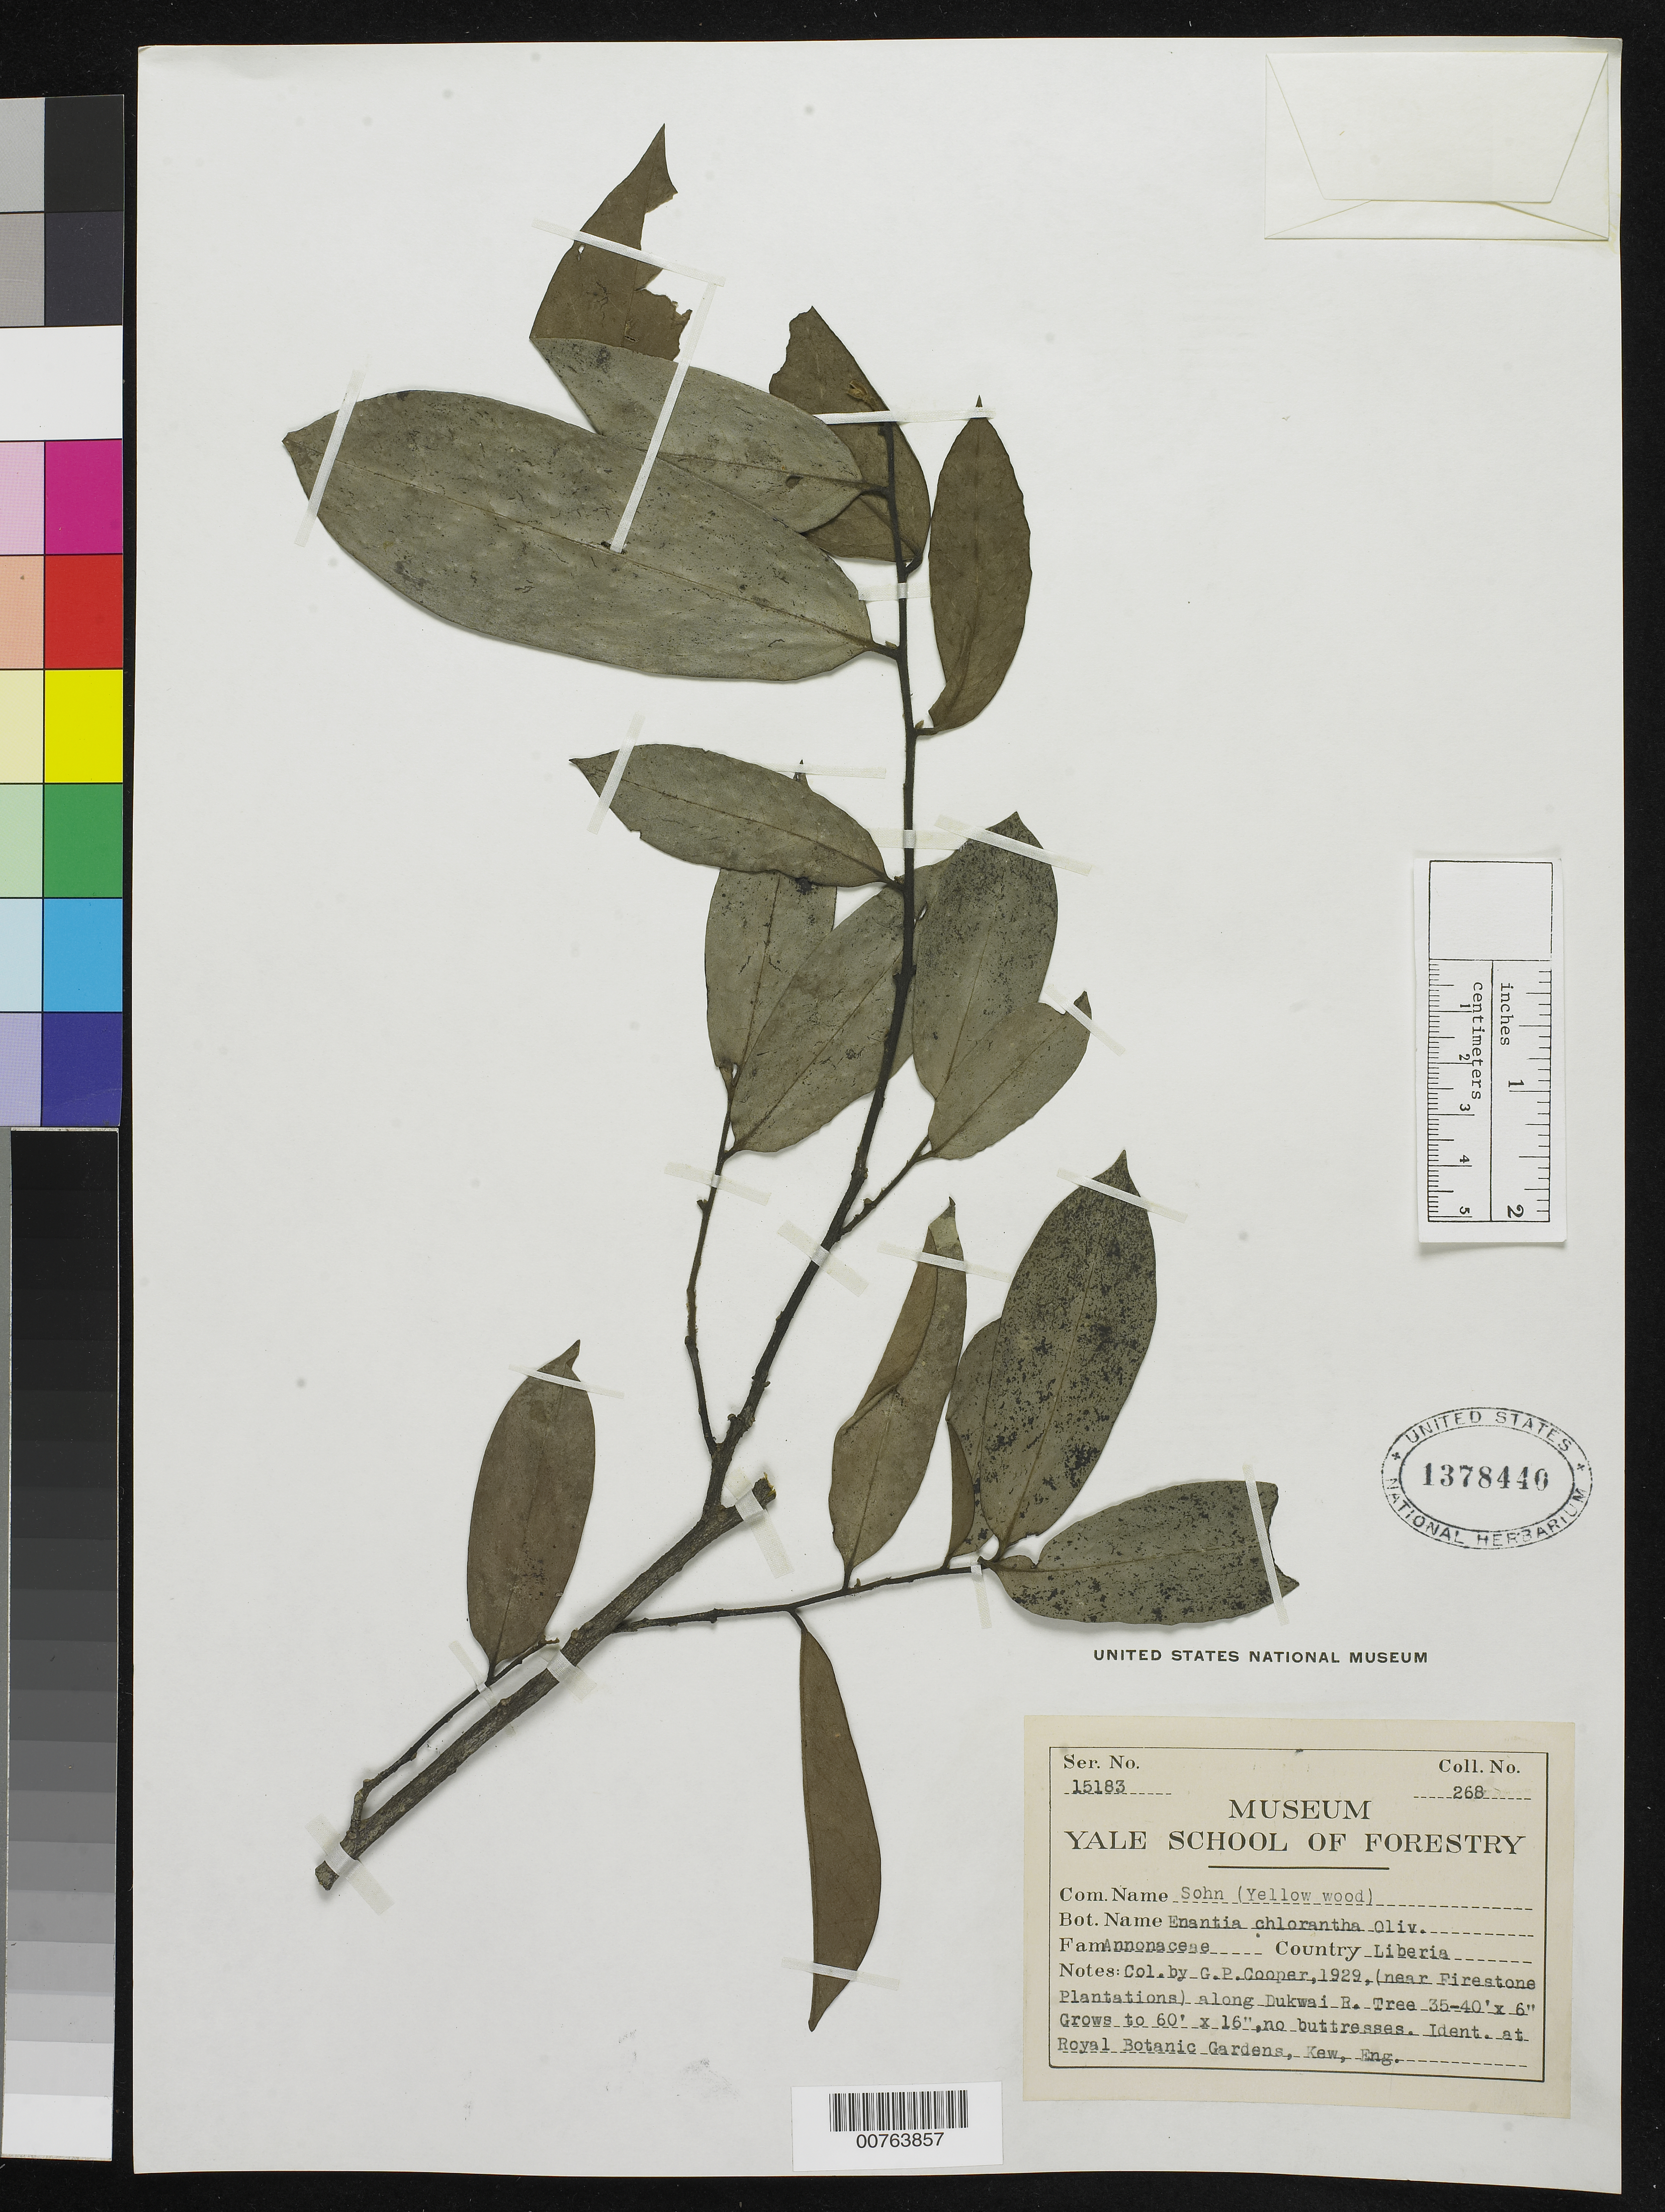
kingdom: Plantae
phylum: Tracheophyta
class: Magnoliopsida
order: Magnoliales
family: Annonaceae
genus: Annickia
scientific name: Annickia chlorantha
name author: (Oliv.) Setten & Maas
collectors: G. Cooper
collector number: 268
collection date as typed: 1929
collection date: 1929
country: Liberia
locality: (near Firestone Plantations) along Dukwai River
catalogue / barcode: US 1378440